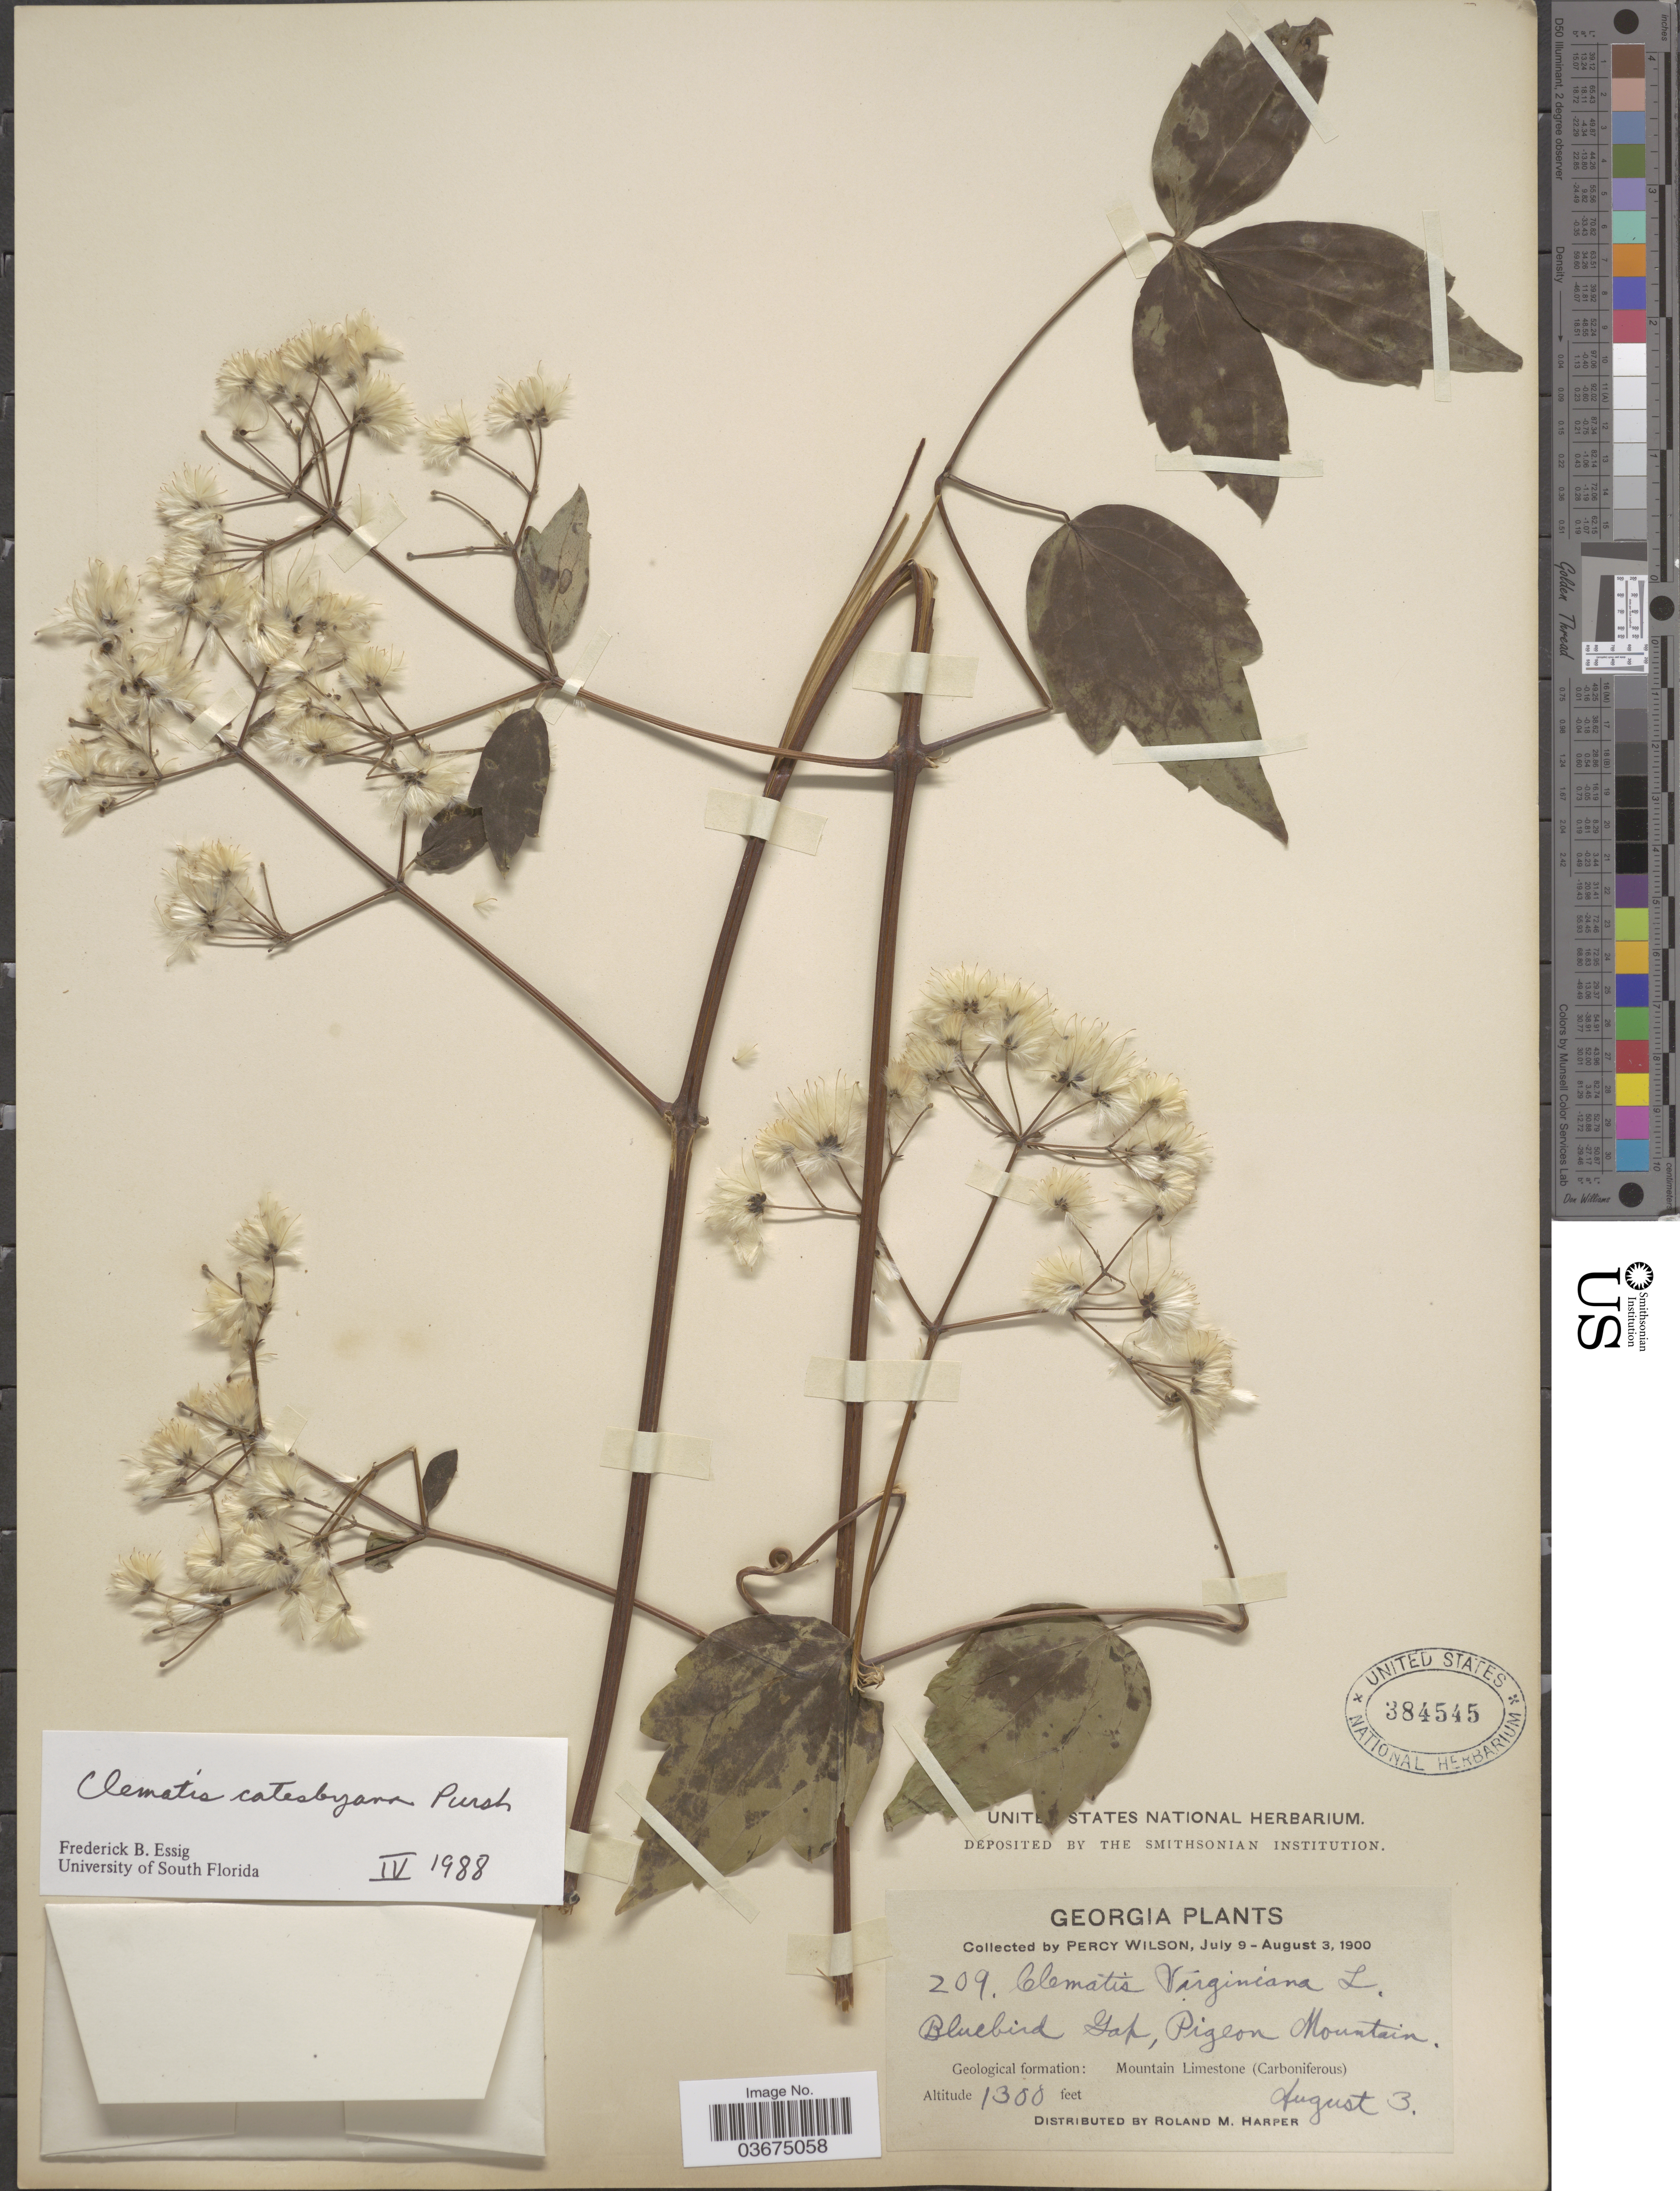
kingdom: Plantae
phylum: Tracheophyta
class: Magnoliopsida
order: Ranunculales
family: Ranunculaceae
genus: Clematis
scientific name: Clematis catesbyana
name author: Pursh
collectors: P. Wilson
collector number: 209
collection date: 1900-08-03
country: United States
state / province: Georgia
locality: Bluebird Gap, Pigeon Mountain. Geological formation: Mountain limestone (Carboniferous).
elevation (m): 396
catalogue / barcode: US 384545